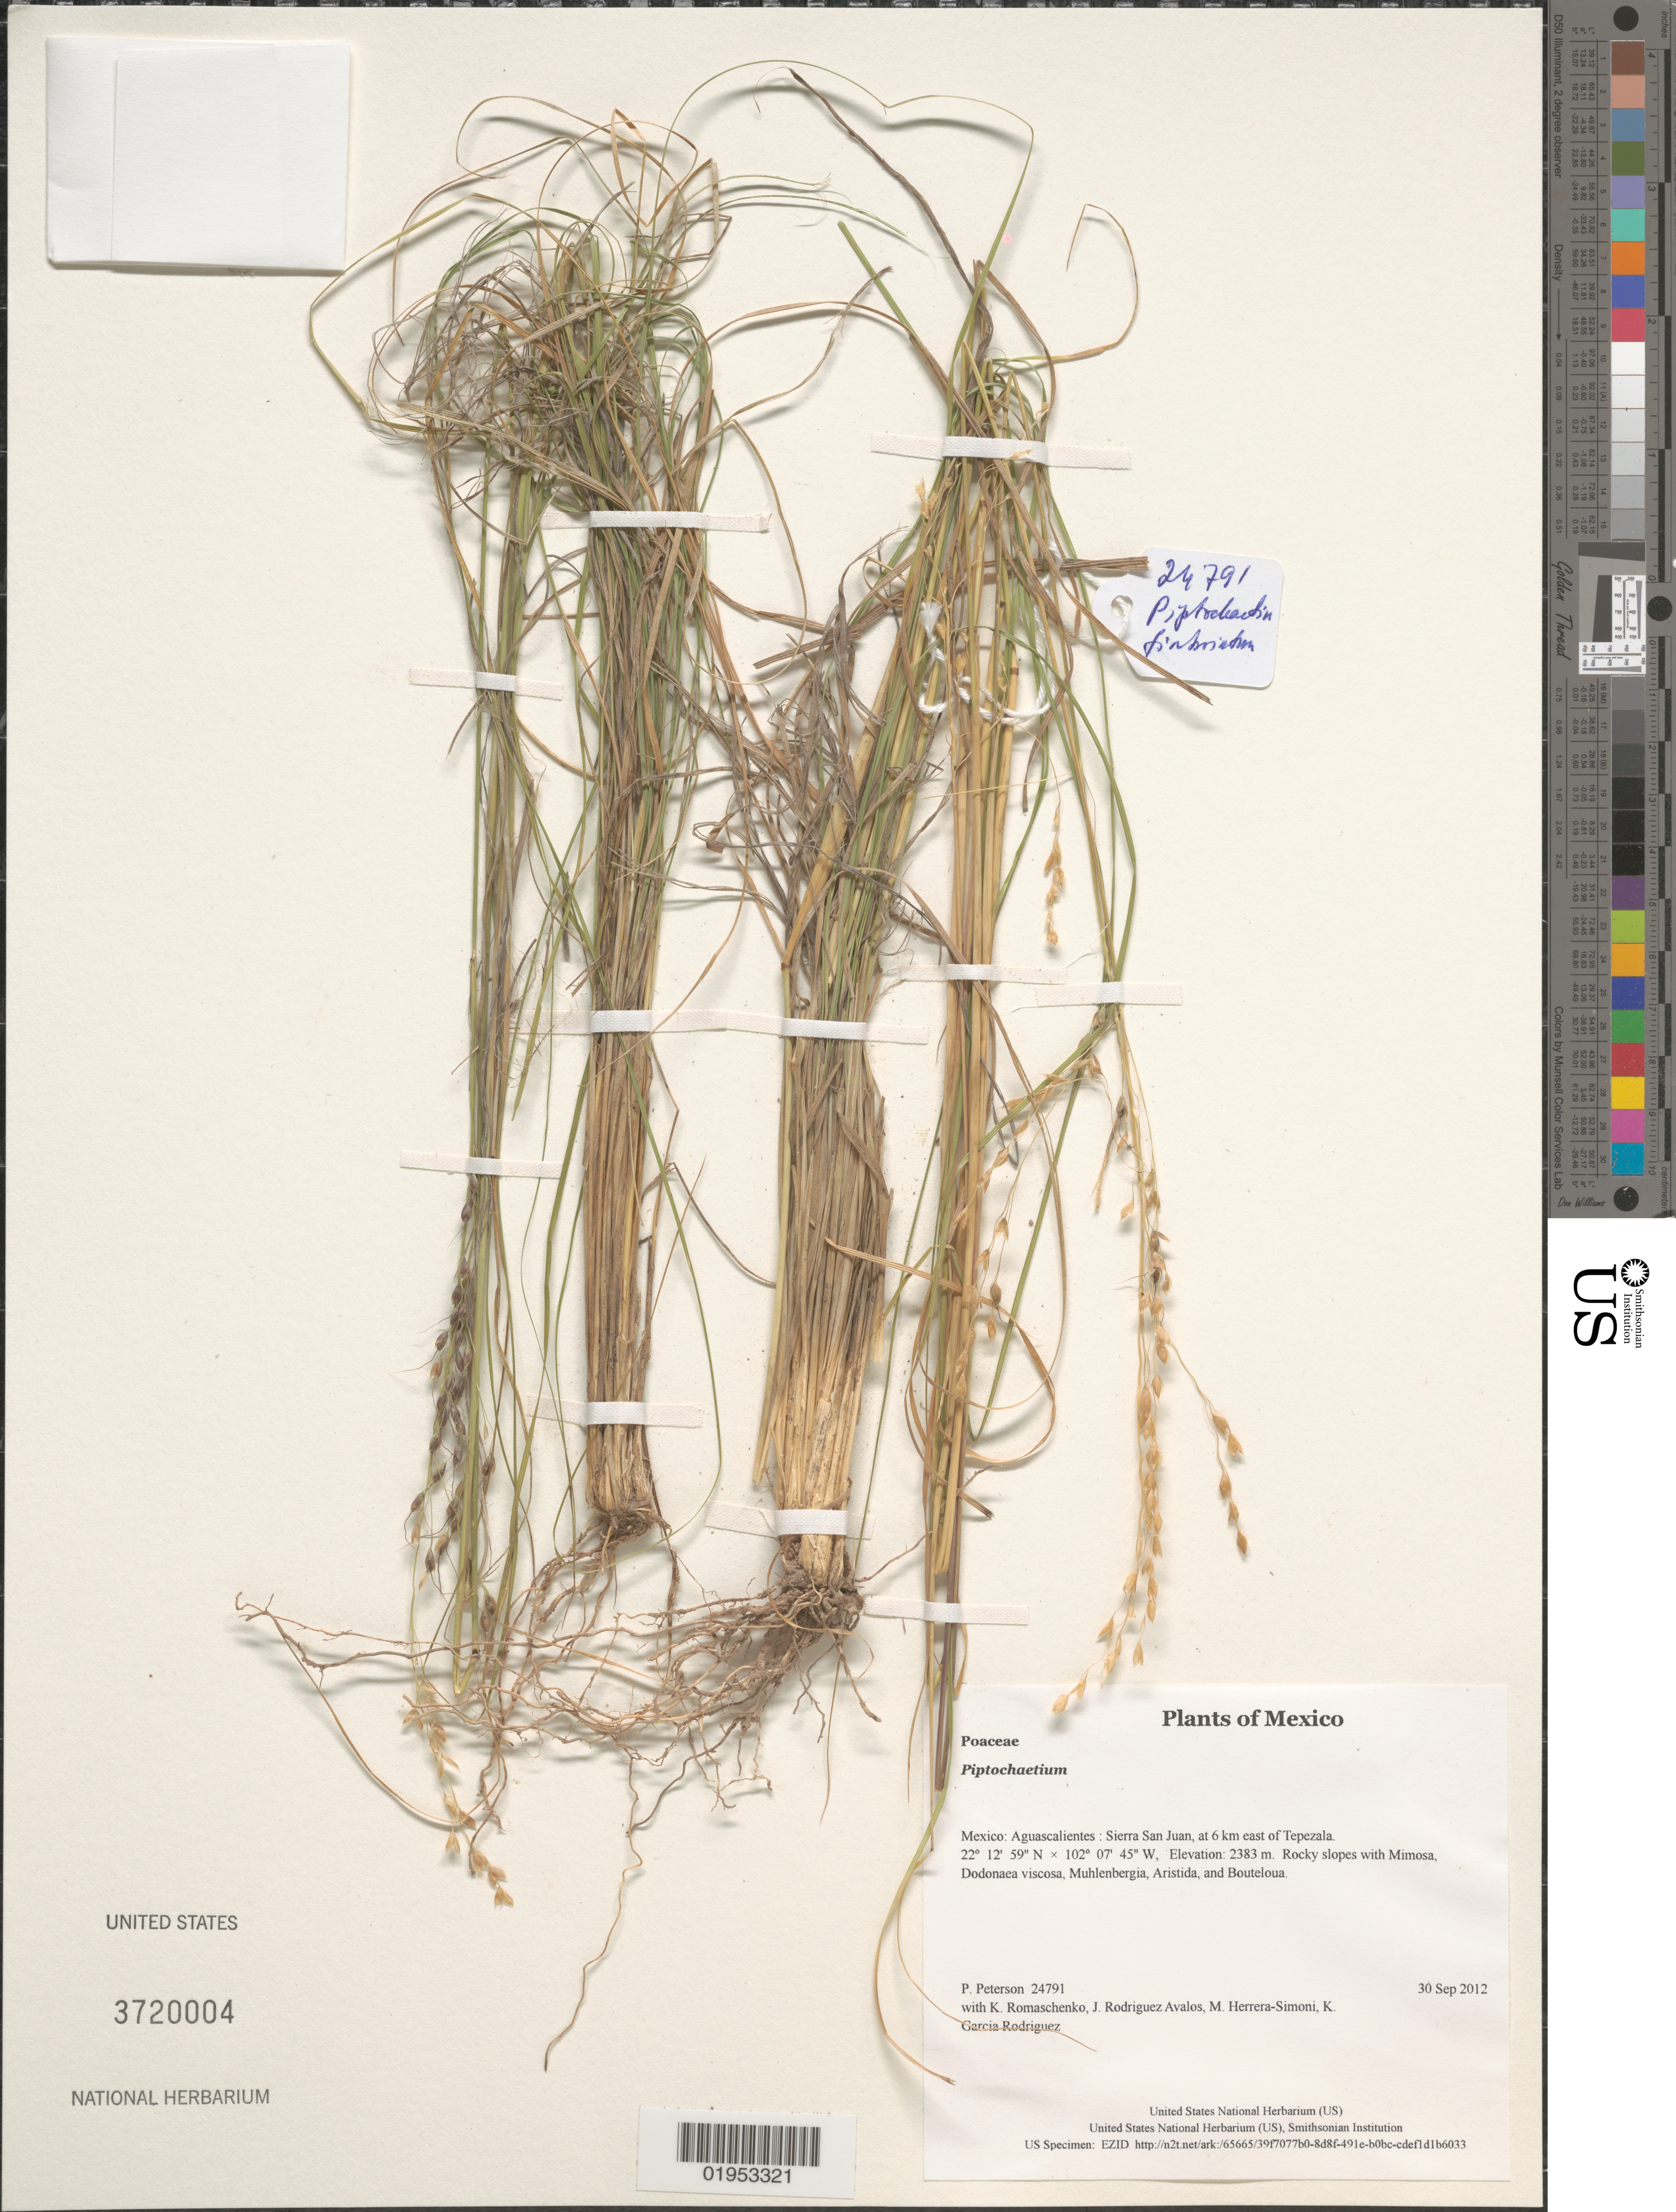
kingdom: Plantae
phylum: Tracheophyta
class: Liliopsida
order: Poales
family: Poaceae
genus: Piptochaetium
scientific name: Piptochaetium sp.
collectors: P. M. Peterson, K. Romaschenko, J. Rodriguez Avalos, M. Herrera-Simoni & K. Garcia Rodriguez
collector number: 24791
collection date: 2012-09-30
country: Mexico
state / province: Aguascalientes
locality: Sierra San Juan, at 6 km east of Tepezala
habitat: Rocky slopes with Mimosa, Dodonaea viscosa, Muhlenbergia, Aristida, and Bouteloua.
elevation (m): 2383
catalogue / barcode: US 3720004